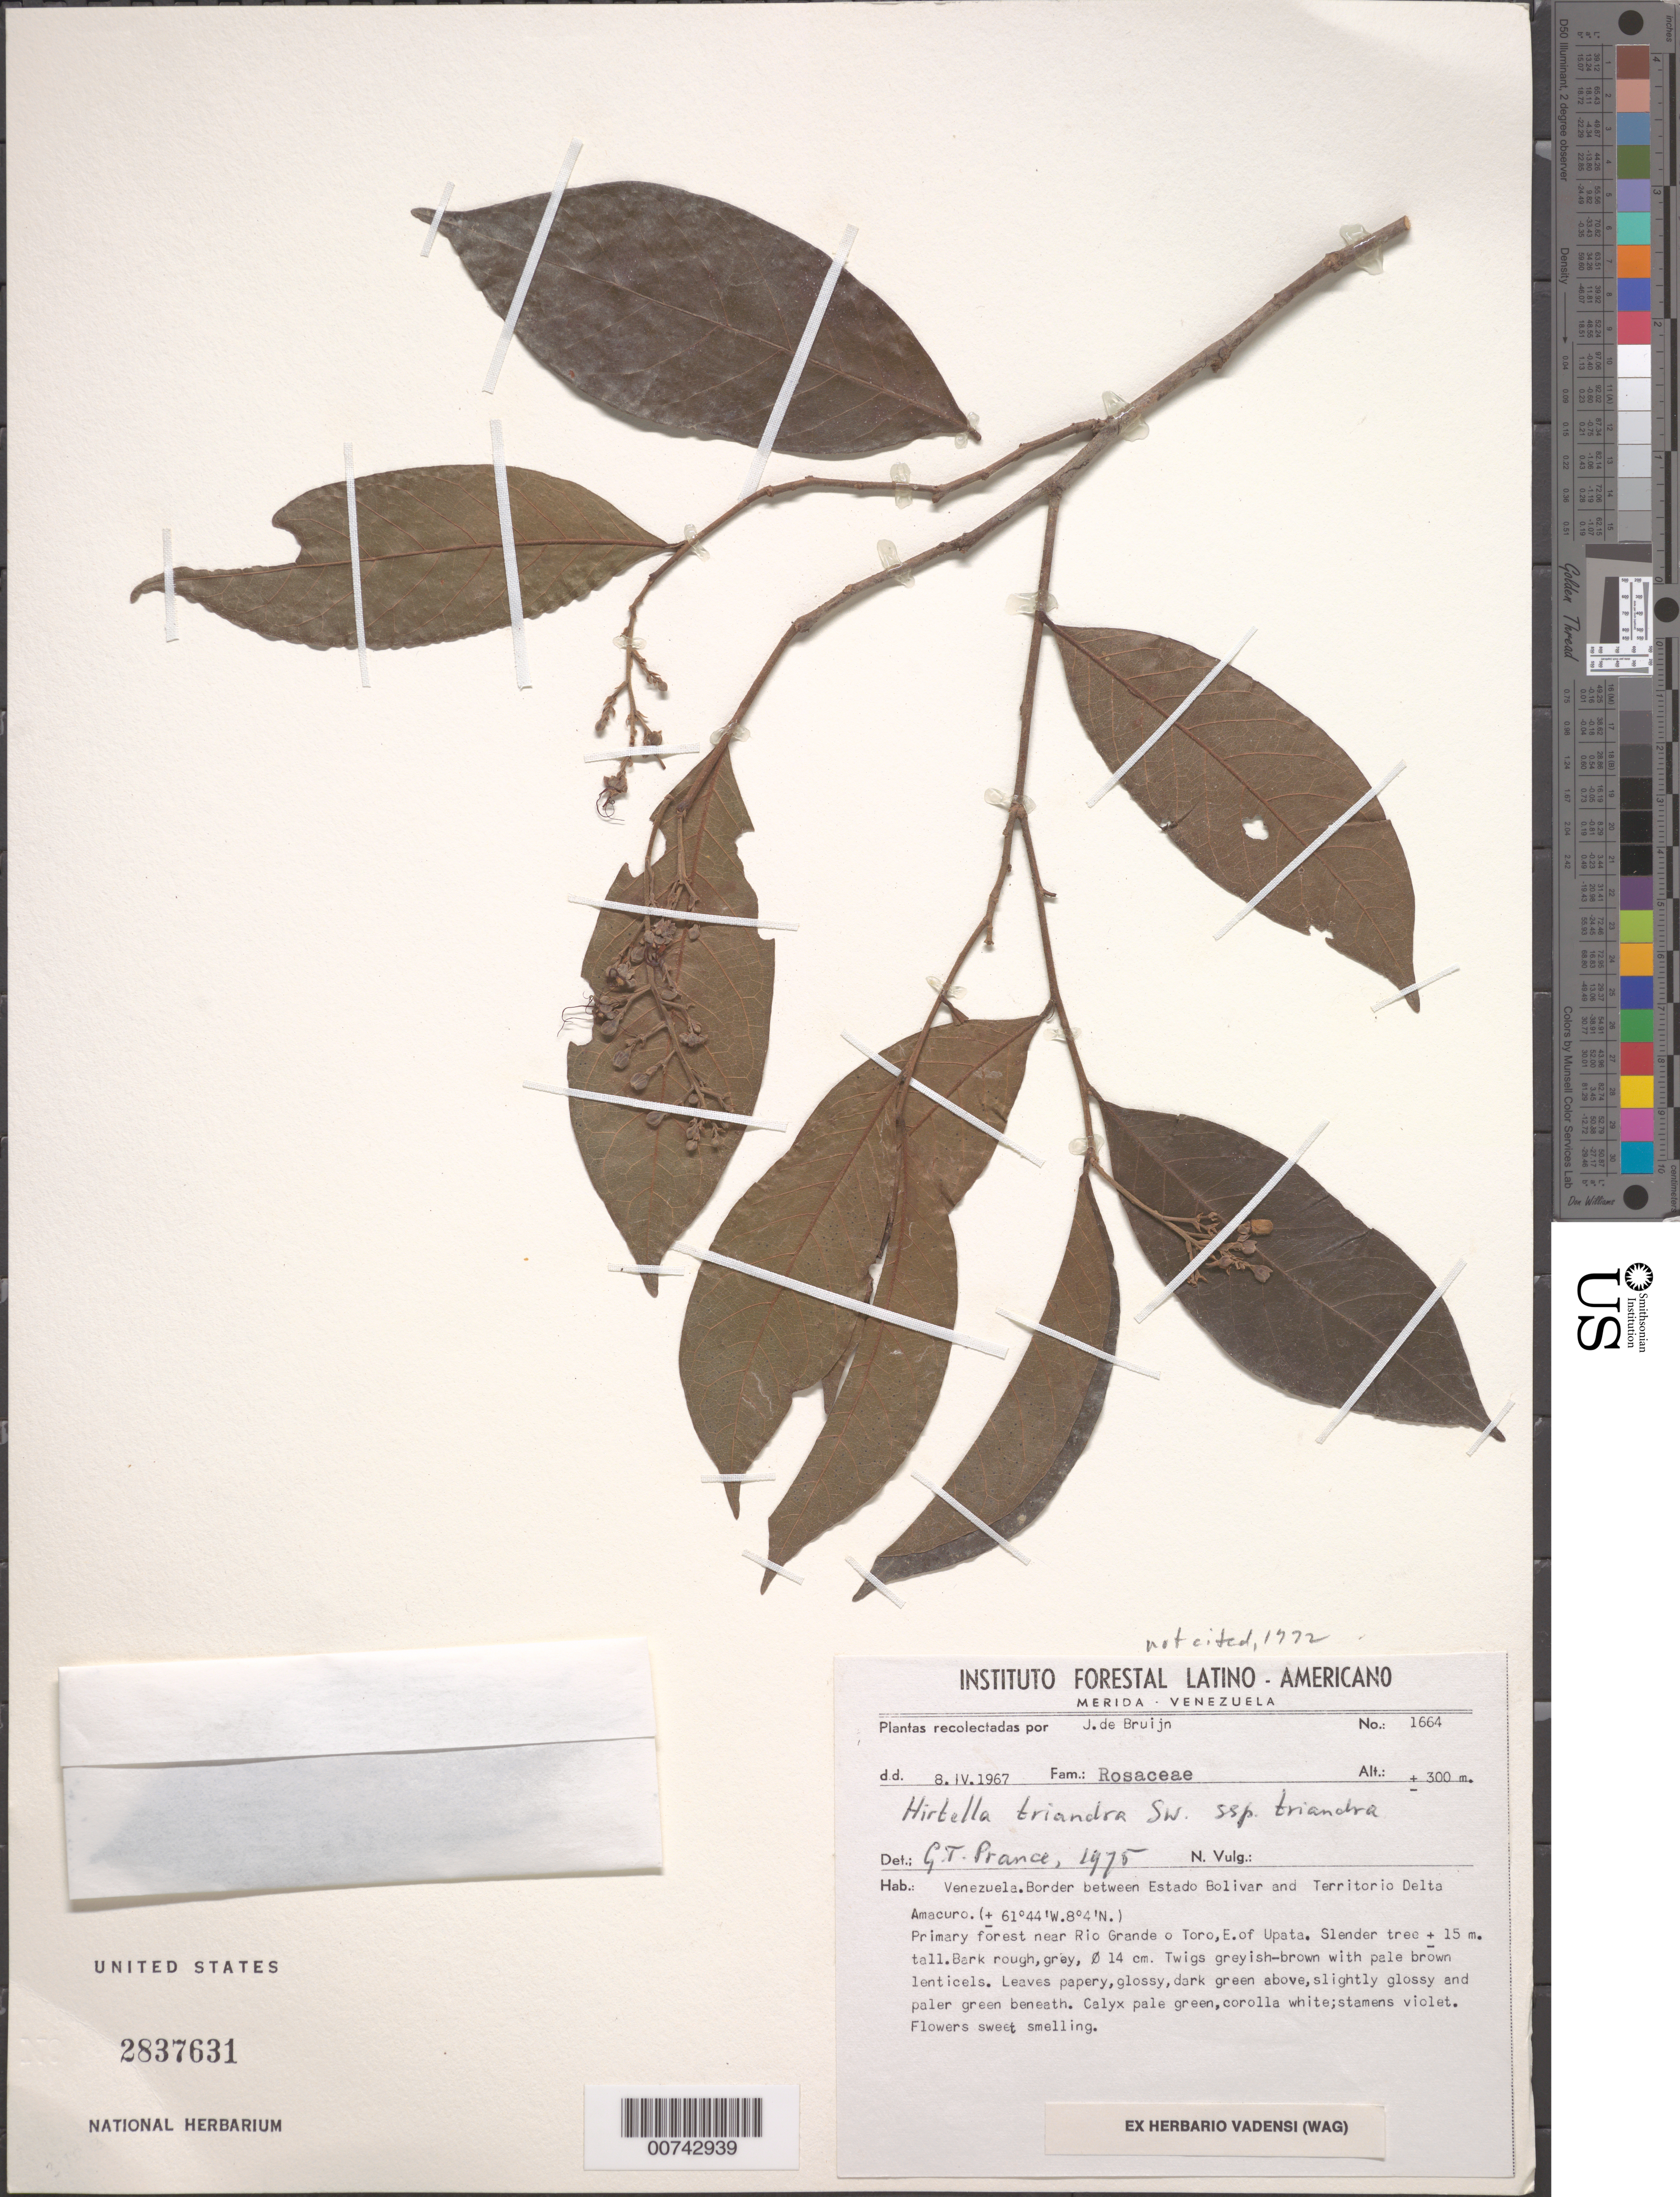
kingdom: Plantae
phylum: Tracheophyta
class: Magnoliopsida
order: Malpighiales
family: Chrysobalanaceae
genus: Hirtella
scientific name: Hirtella triandra subsp. triandra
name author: Sw.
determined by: Prance, G. T.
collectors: J. Bruijn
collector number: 1664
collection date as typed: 8-Apr-67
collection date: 1967-04-08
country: Venezuela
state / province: Bolívar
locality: Estado Bolívar and Territorío Delta Amacuro border, near Río Grande o Toro, E of Upata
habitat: Primary forest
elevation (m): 300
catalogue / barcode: US 2837631